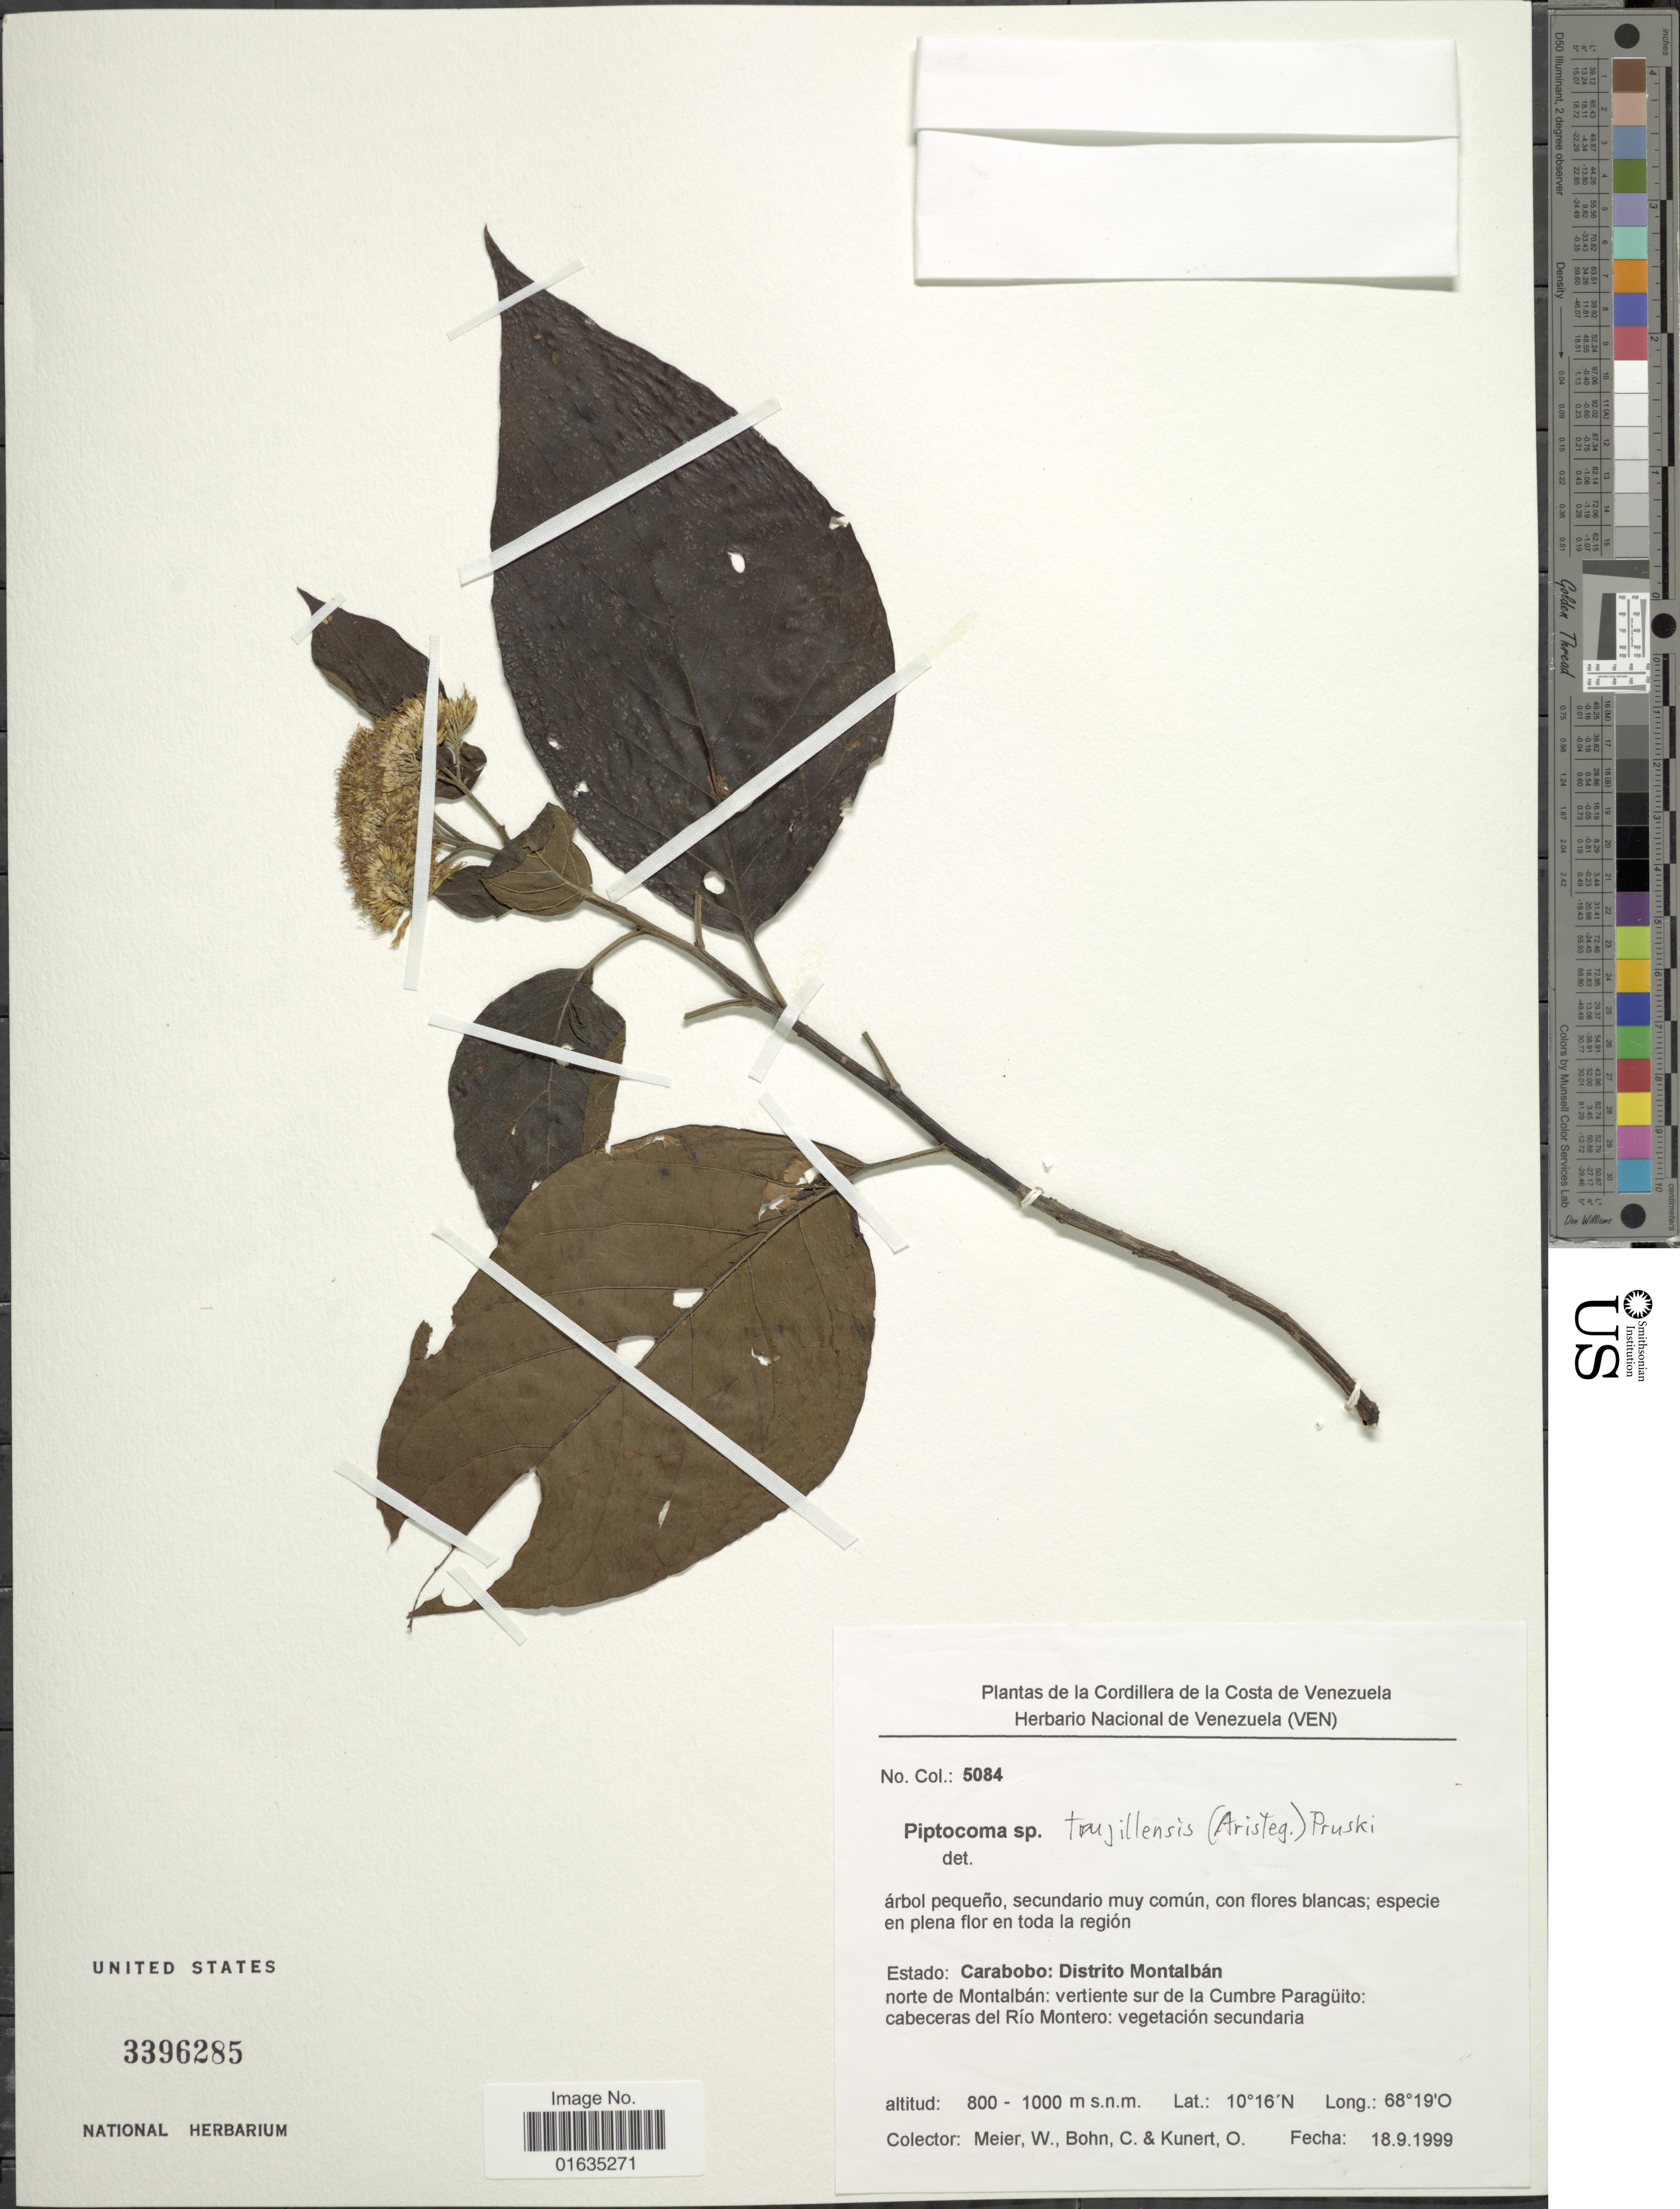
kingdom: Plantae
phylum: Tracheophyta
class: Magnoliopsida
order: Asterales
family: Asteraceae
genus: Piptocoma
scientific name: Piptocoma trujillensis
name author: (Aristeg.) Pruski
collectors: W. Meier, C. Bohn & O. Kunert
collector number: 5084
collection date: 1999-09-18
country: Venezuela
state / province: Carabobo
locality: Distrito Montalban, norte de Montalban, vertiente sur de la Cumbre Paraguito, cabeceras del Rio Montero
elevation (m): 800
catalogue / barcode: US 3396285